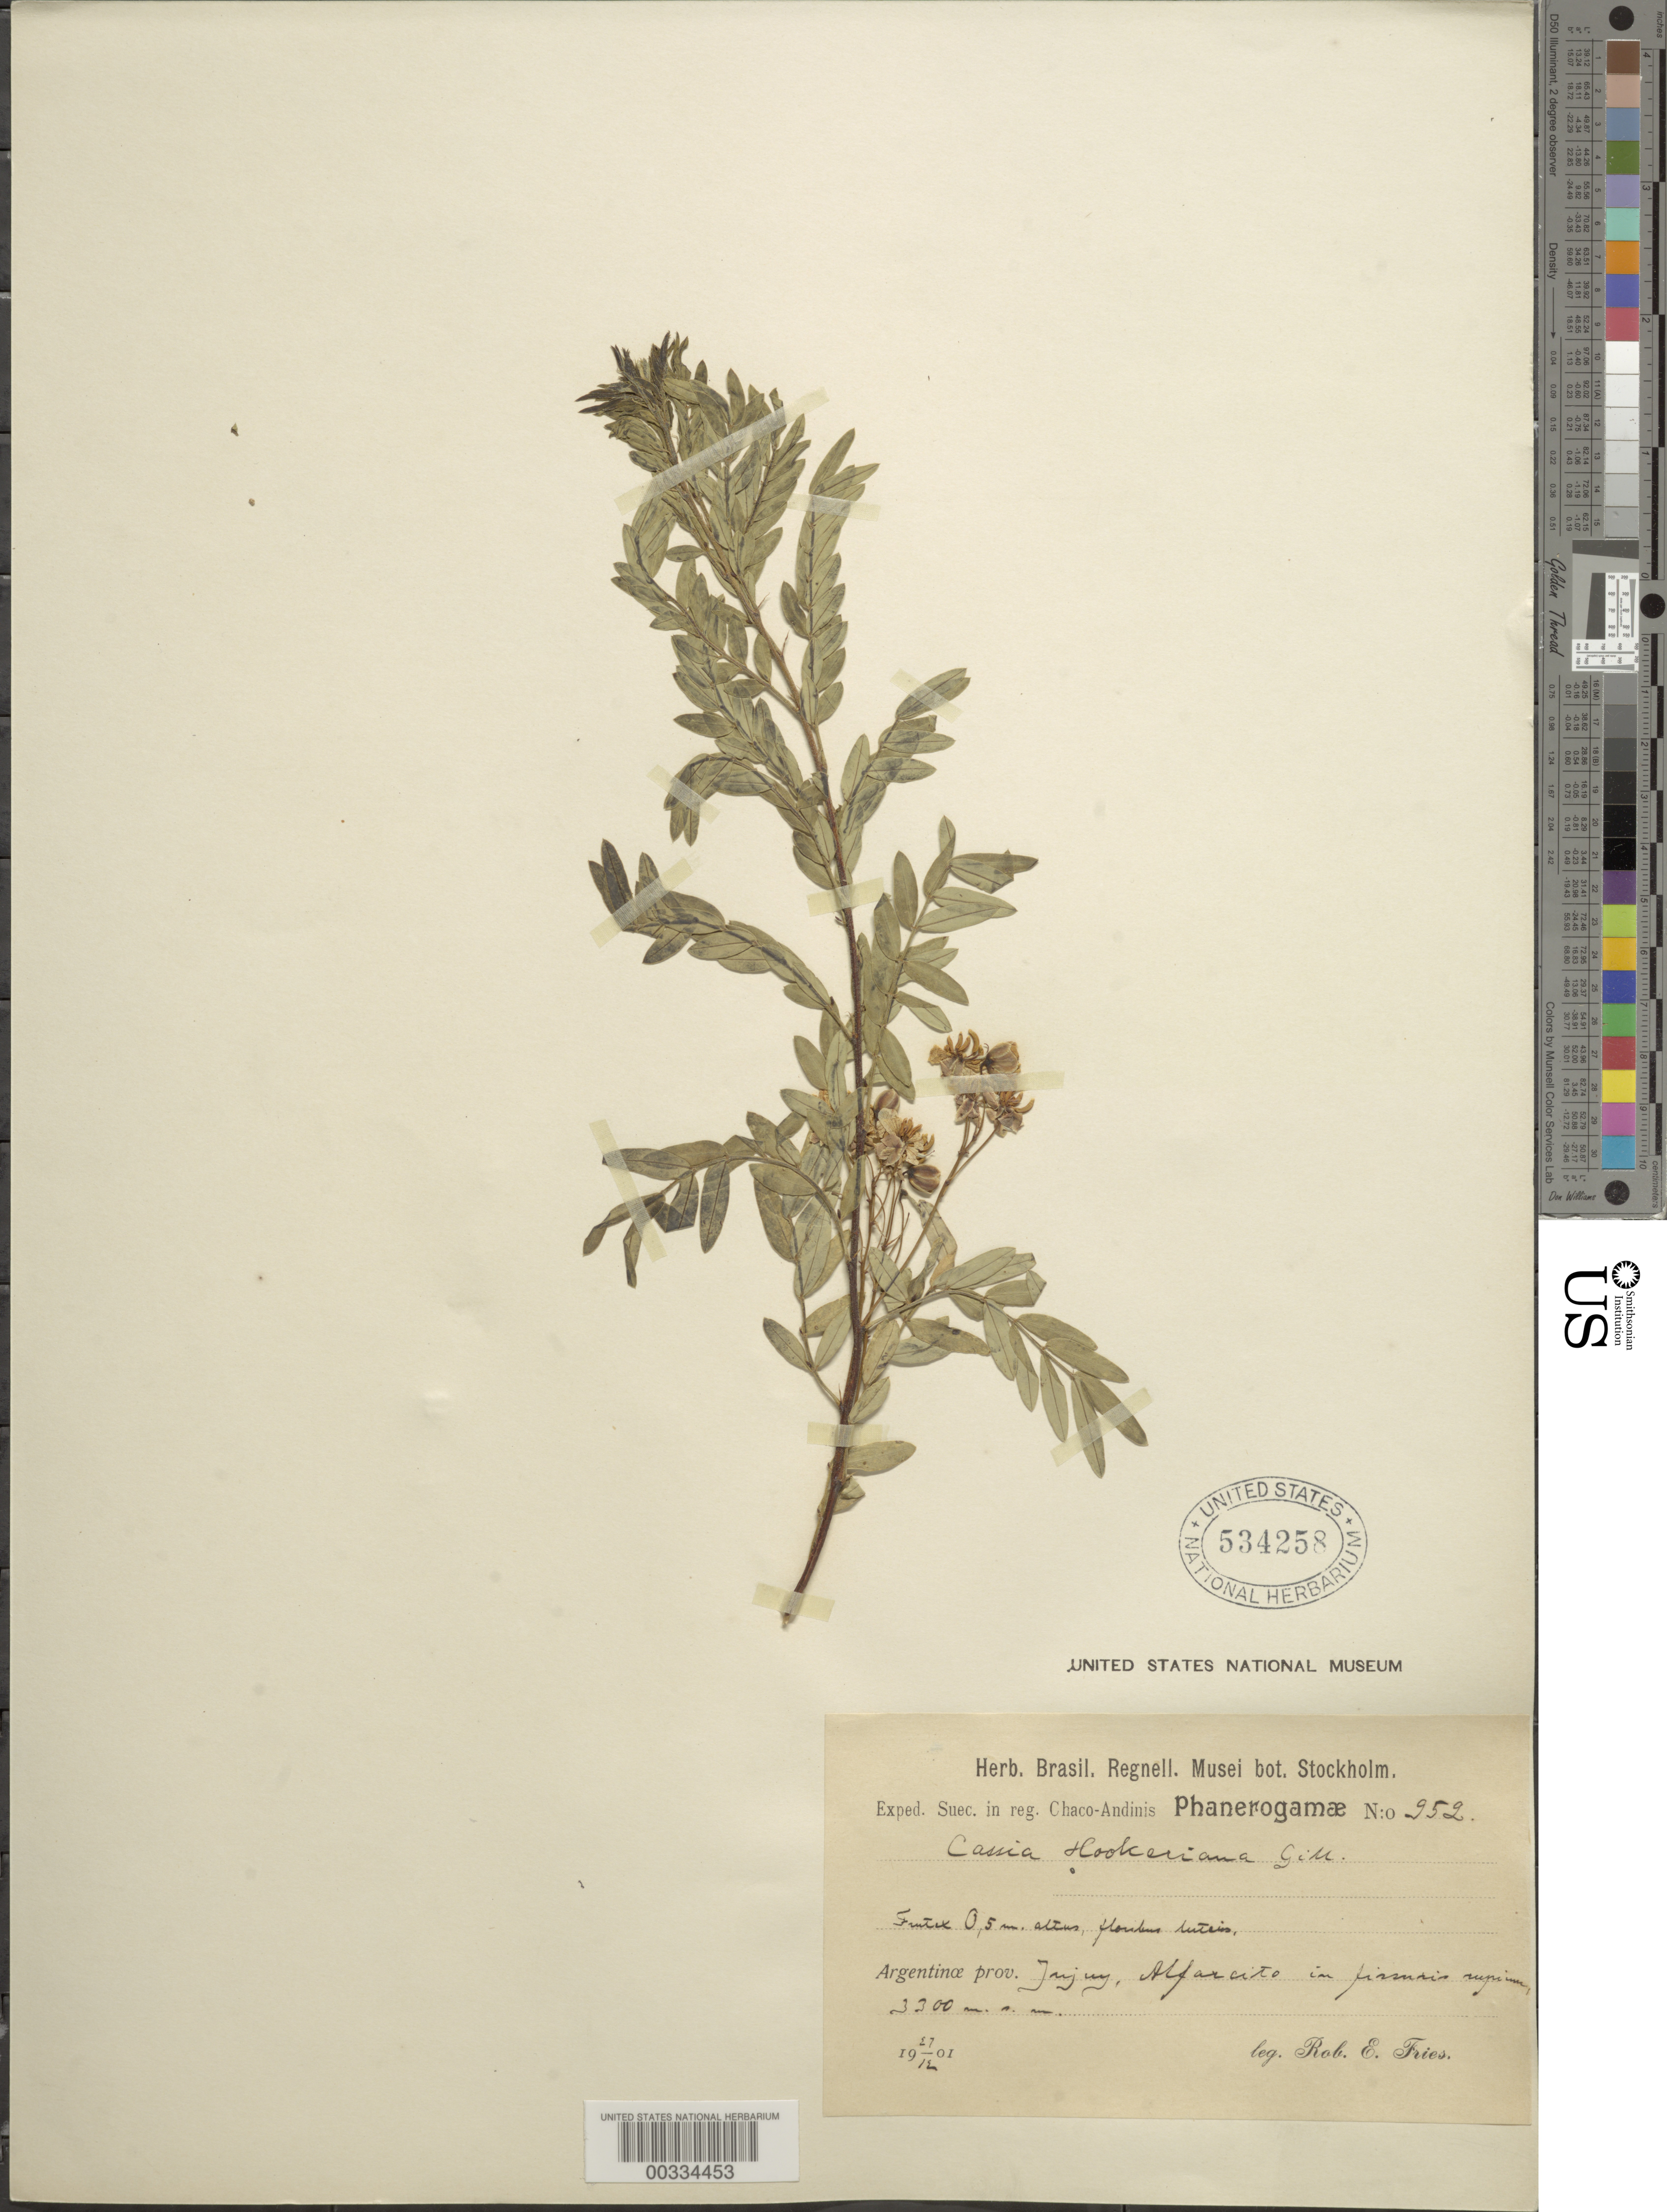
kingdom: Plantae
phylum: Tracheophyta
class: Magnoliopsida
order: Fabales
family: Fabaceae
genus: Senna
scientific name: Senna hookeriana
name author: Vatke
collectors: R. E. Fries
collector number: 952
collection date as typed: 27 Dec 1901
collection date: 1901-12-27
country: Argentina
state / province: Jujuy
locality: Alfarcito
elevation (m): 3300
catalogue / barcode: US 534258